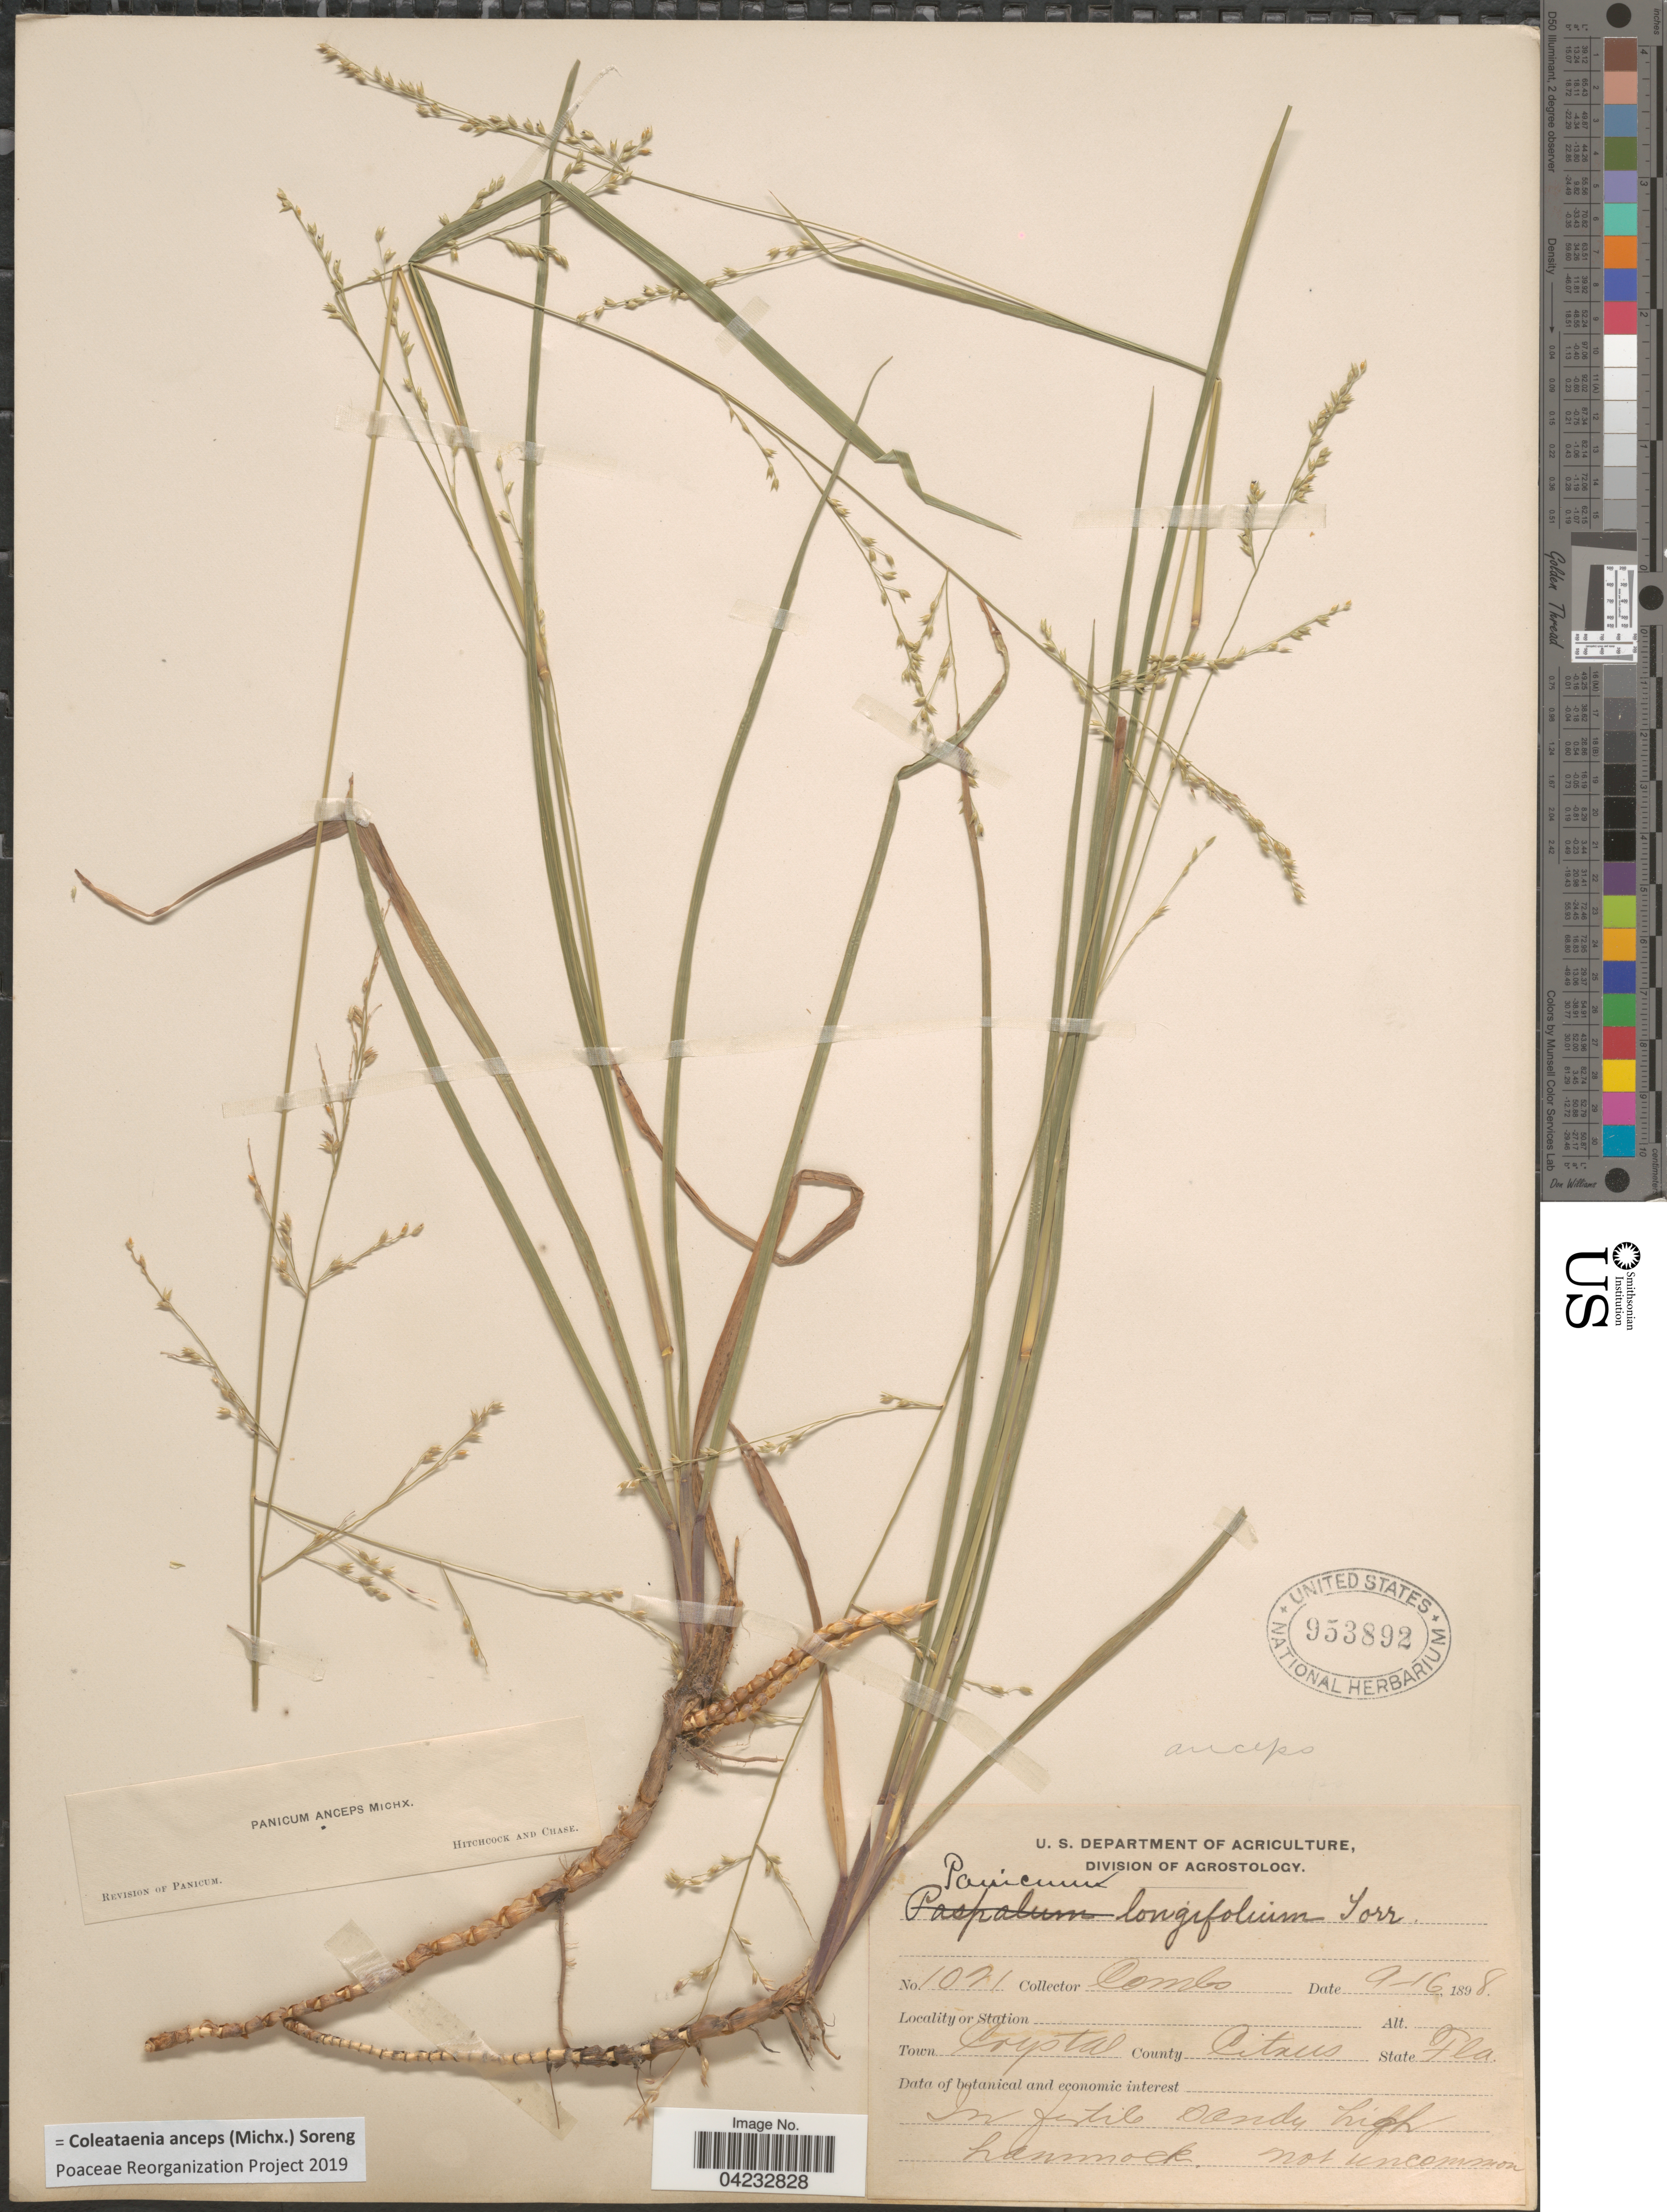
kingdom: Plantae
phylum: Tracheophyta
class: Liliopsida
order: Poales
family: Poaceae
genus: Coleataenia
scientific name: Coleataenia anceps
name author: (Michx.) Soreng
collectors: -. Combs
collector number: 1021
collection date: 1898-09-16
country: United States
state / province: Florida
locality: Town Capital. County Citrus.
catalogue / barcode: US 953892